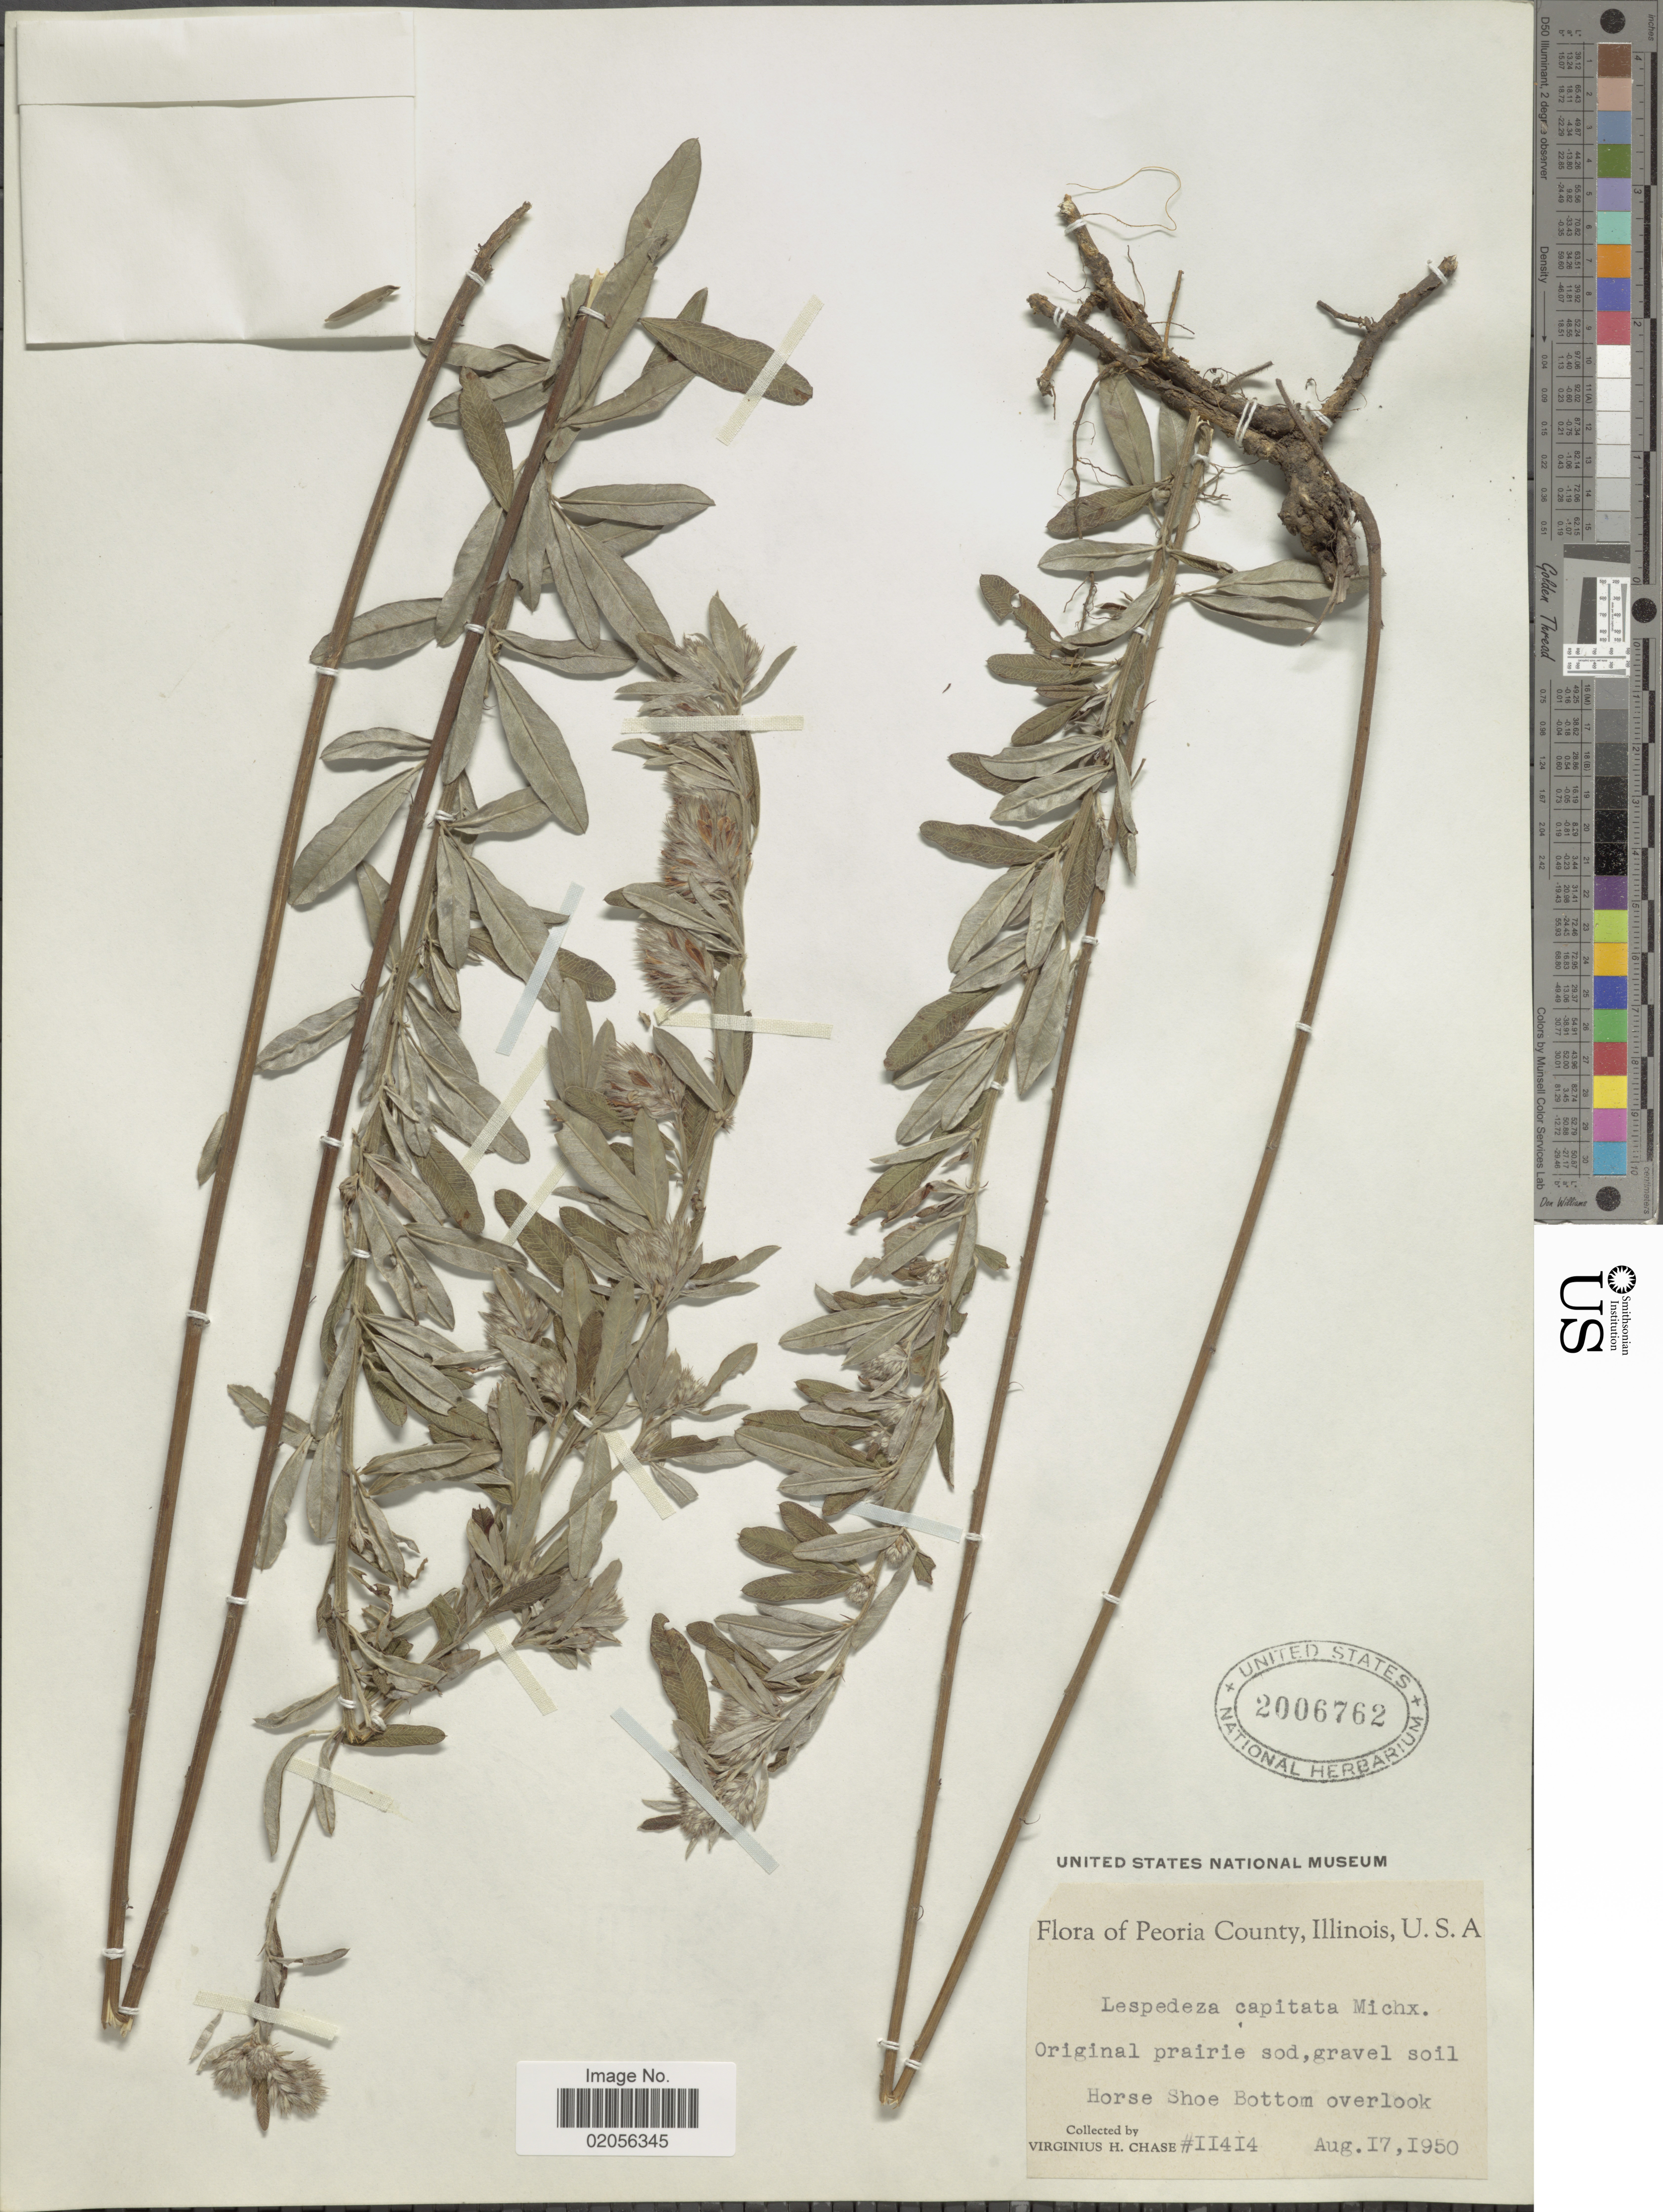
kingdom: Plantae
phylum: Tracheophyta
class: Magnoliopsida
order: Fabales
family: Fabaceae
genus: Lespedeza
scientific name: Lespedeza capitata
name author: Michx.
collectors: V. H. Chase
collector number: II4I4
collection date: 1950-08-17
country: United States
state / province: Illinois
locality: Peoria County. Horse Shoe Bottom overlook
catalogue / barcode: US 2006762